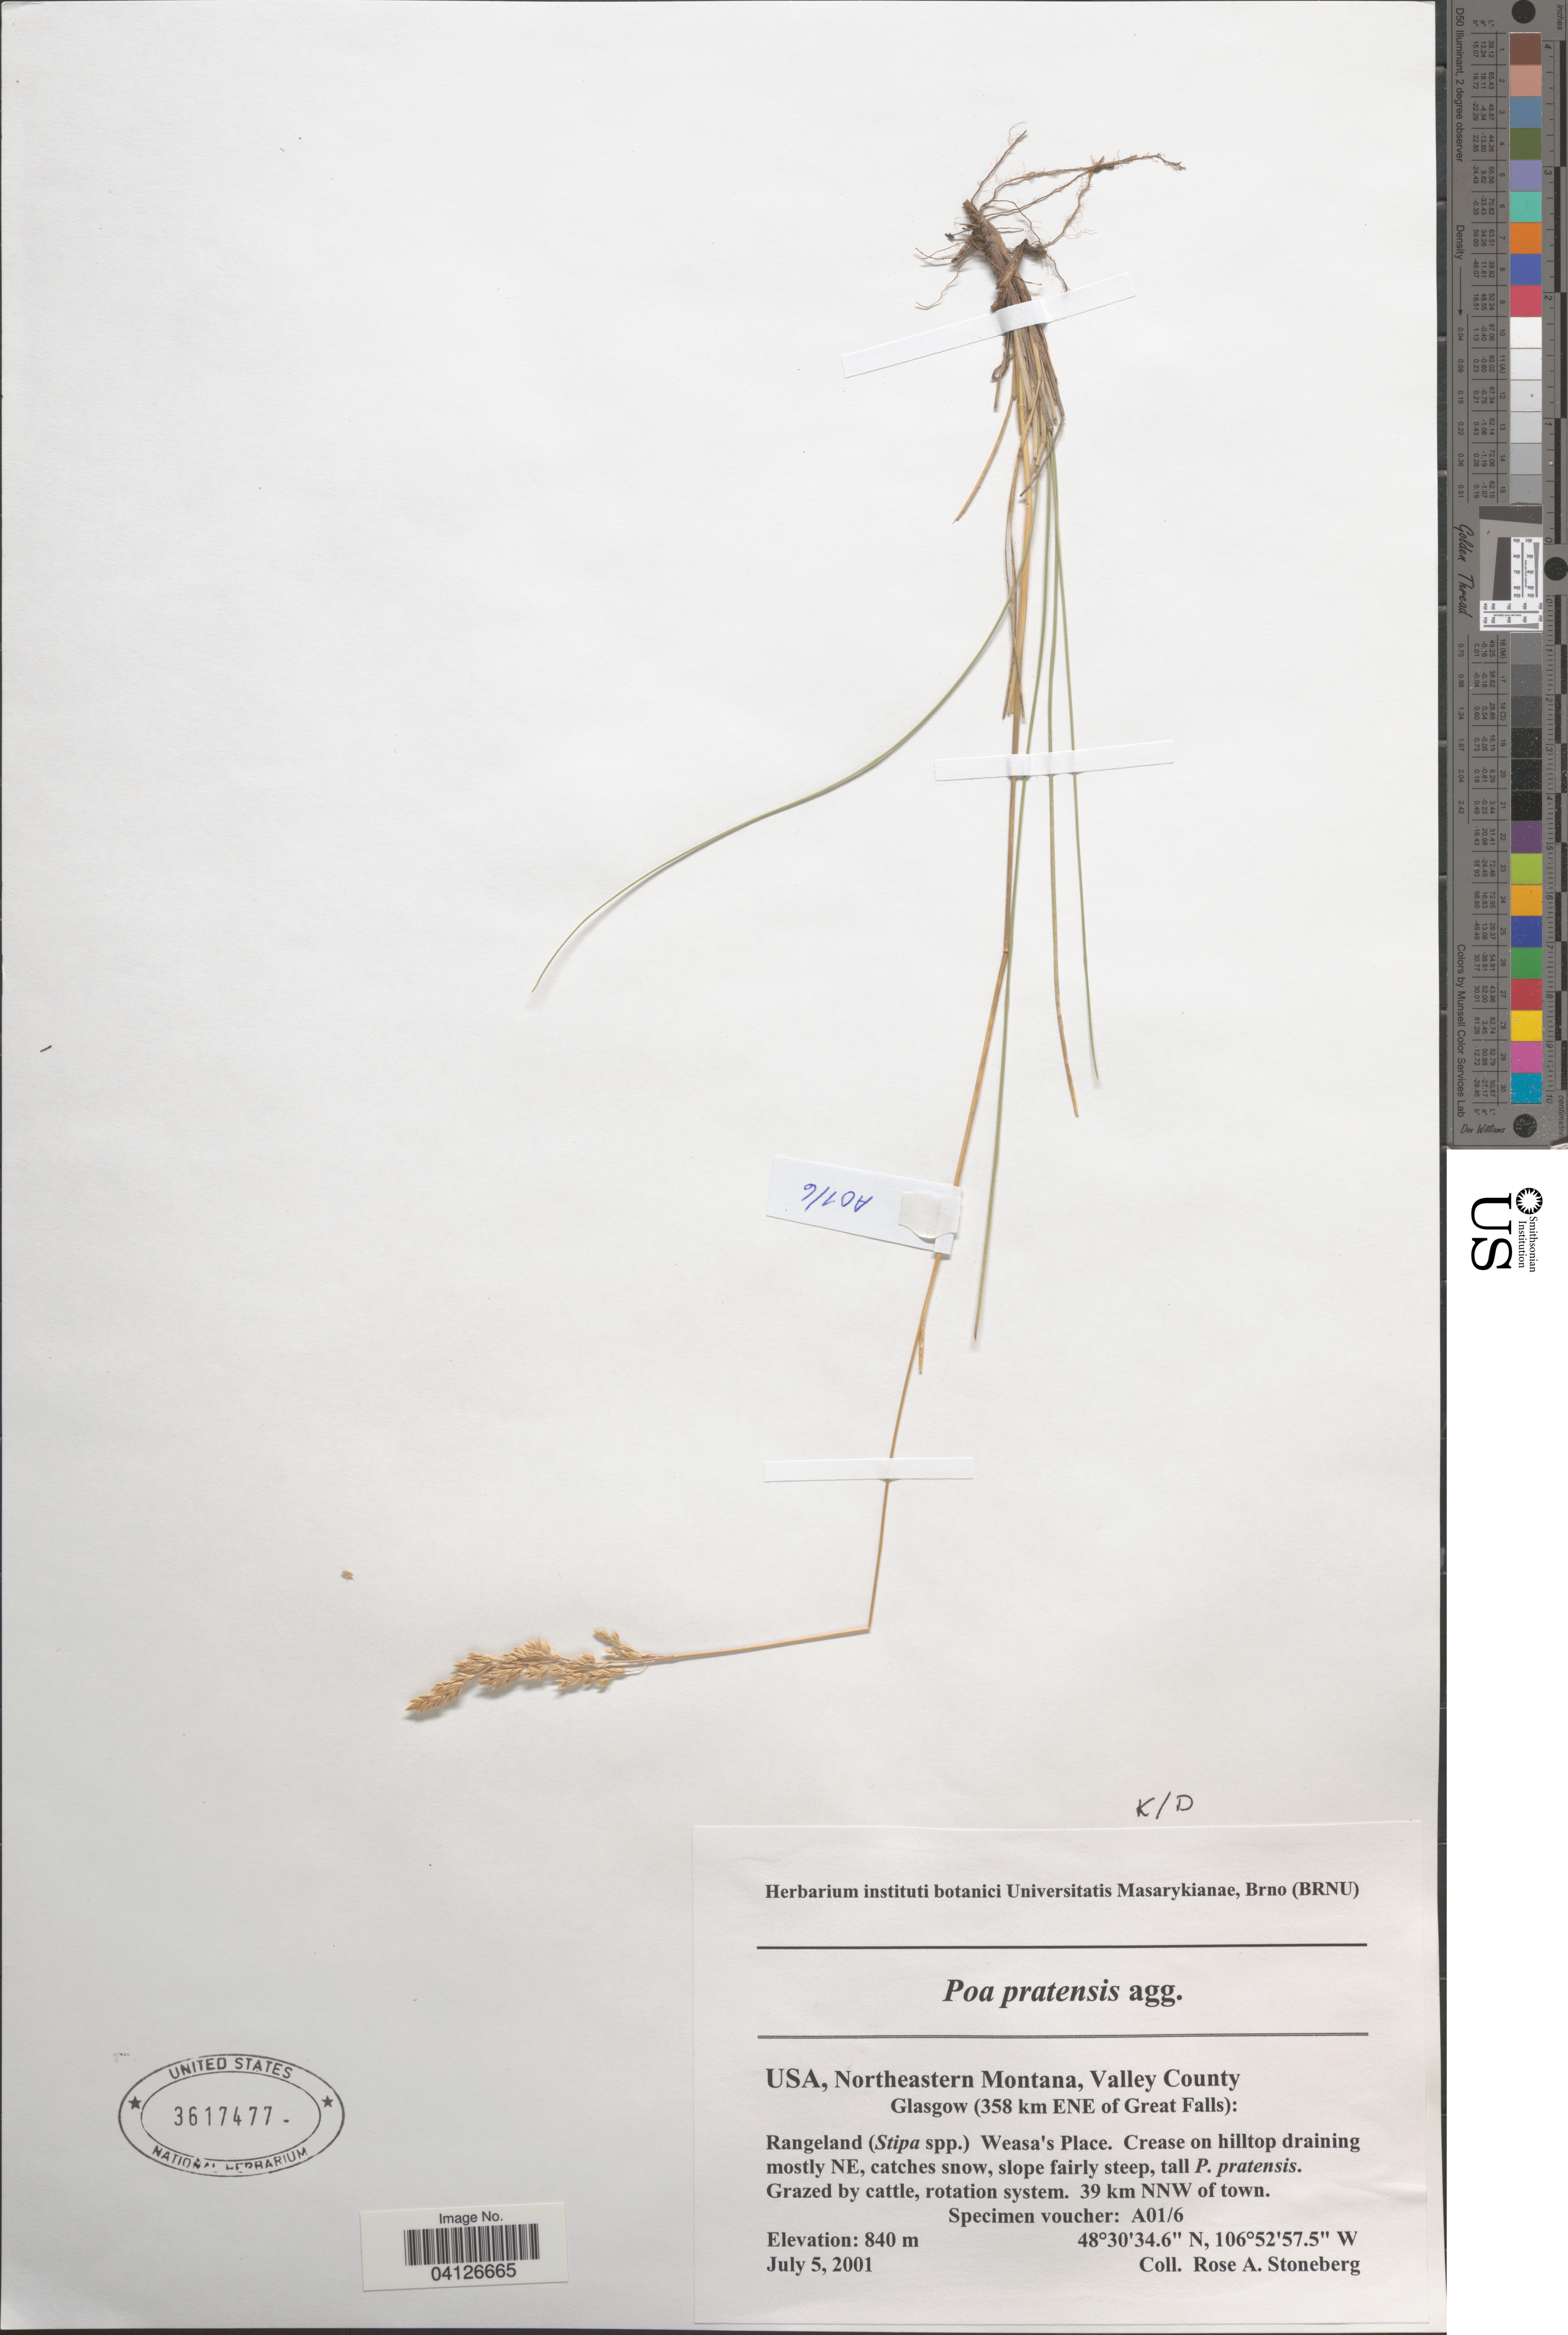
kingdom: Plantae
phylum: Tracheophyta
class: Liliopsida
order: Poales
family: Poaceae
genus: Poa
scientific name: Poa pratensis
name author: L.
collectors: R. Stoneberg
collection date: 2001-07-05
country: United States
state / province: Montana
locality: Northeastern Montana, Valley County. Glasgow (358 km ENE of Great Falls). Weasa's Place. Crease on hilltop draining mostly NE. 39 km NNW of town.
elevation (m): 840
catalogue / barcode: US 3617477